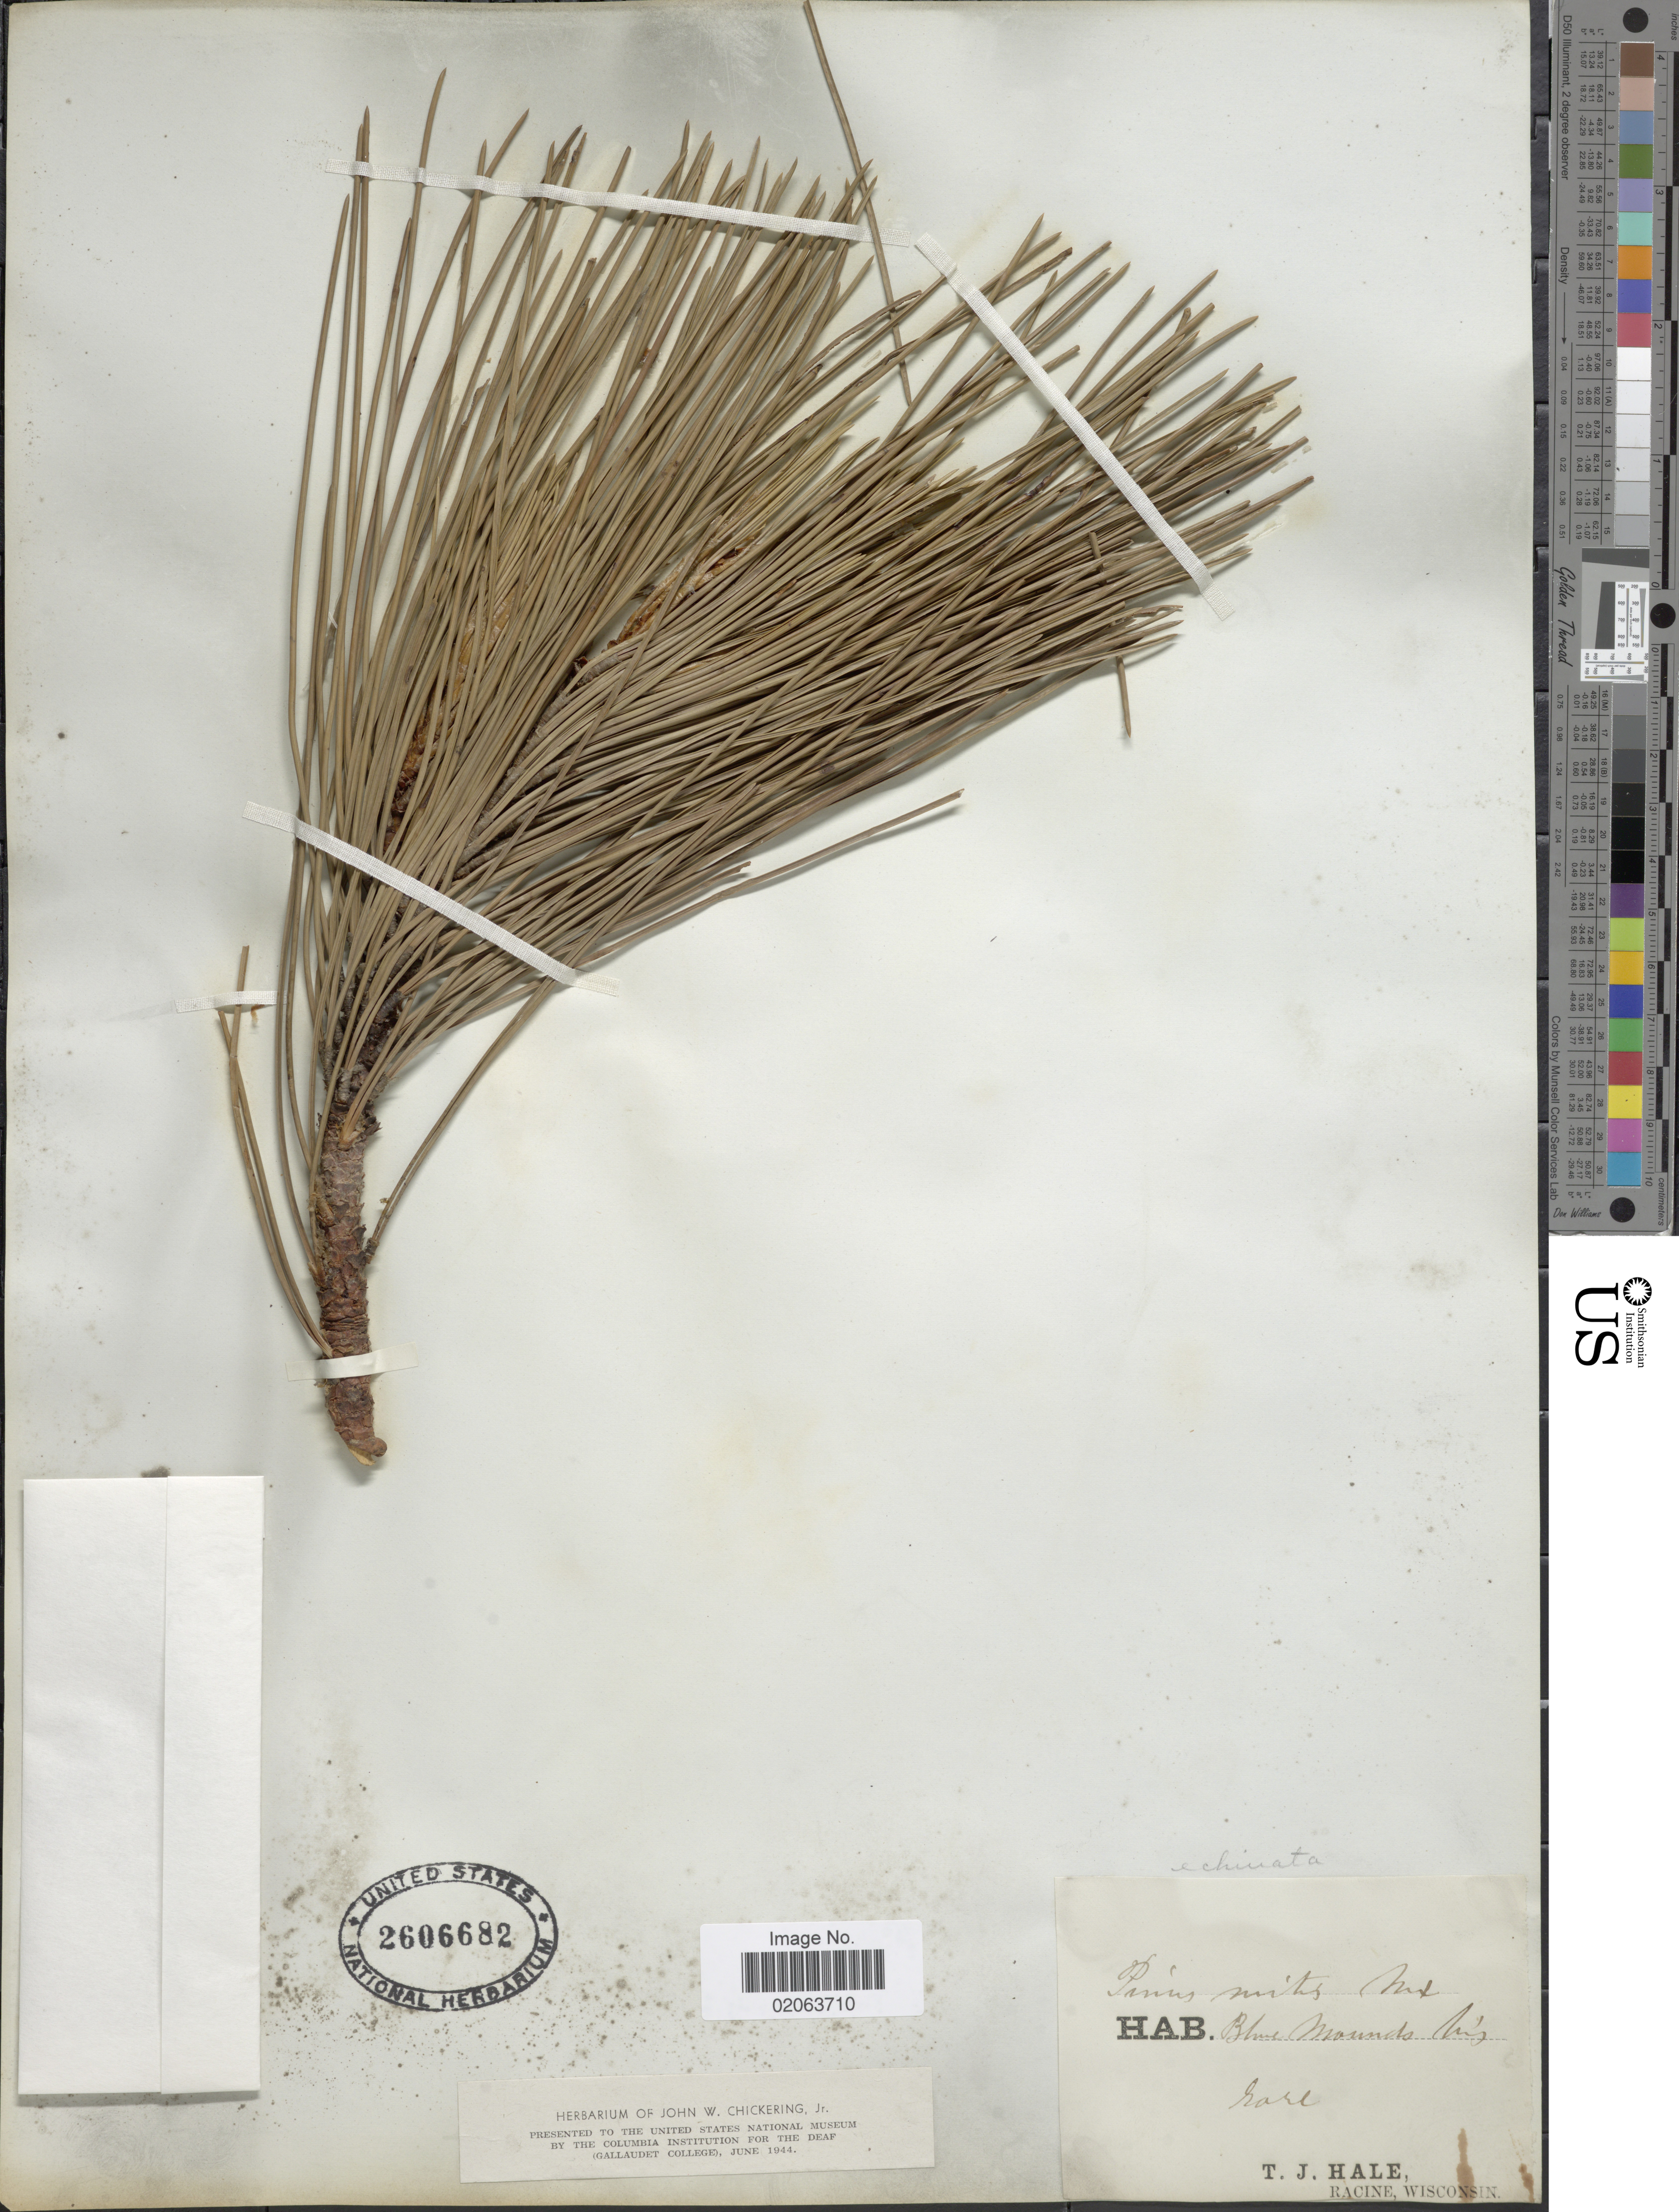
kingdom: Plantae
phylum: Tracheophyta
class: Pinopsida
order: Pinales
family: Pinaceae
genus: Pinus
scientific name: Pinus echinata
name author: Mill.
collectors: T. Hale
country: United States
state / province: Wisconsin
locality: Blue Mounds Wis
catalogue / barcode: US 2606682